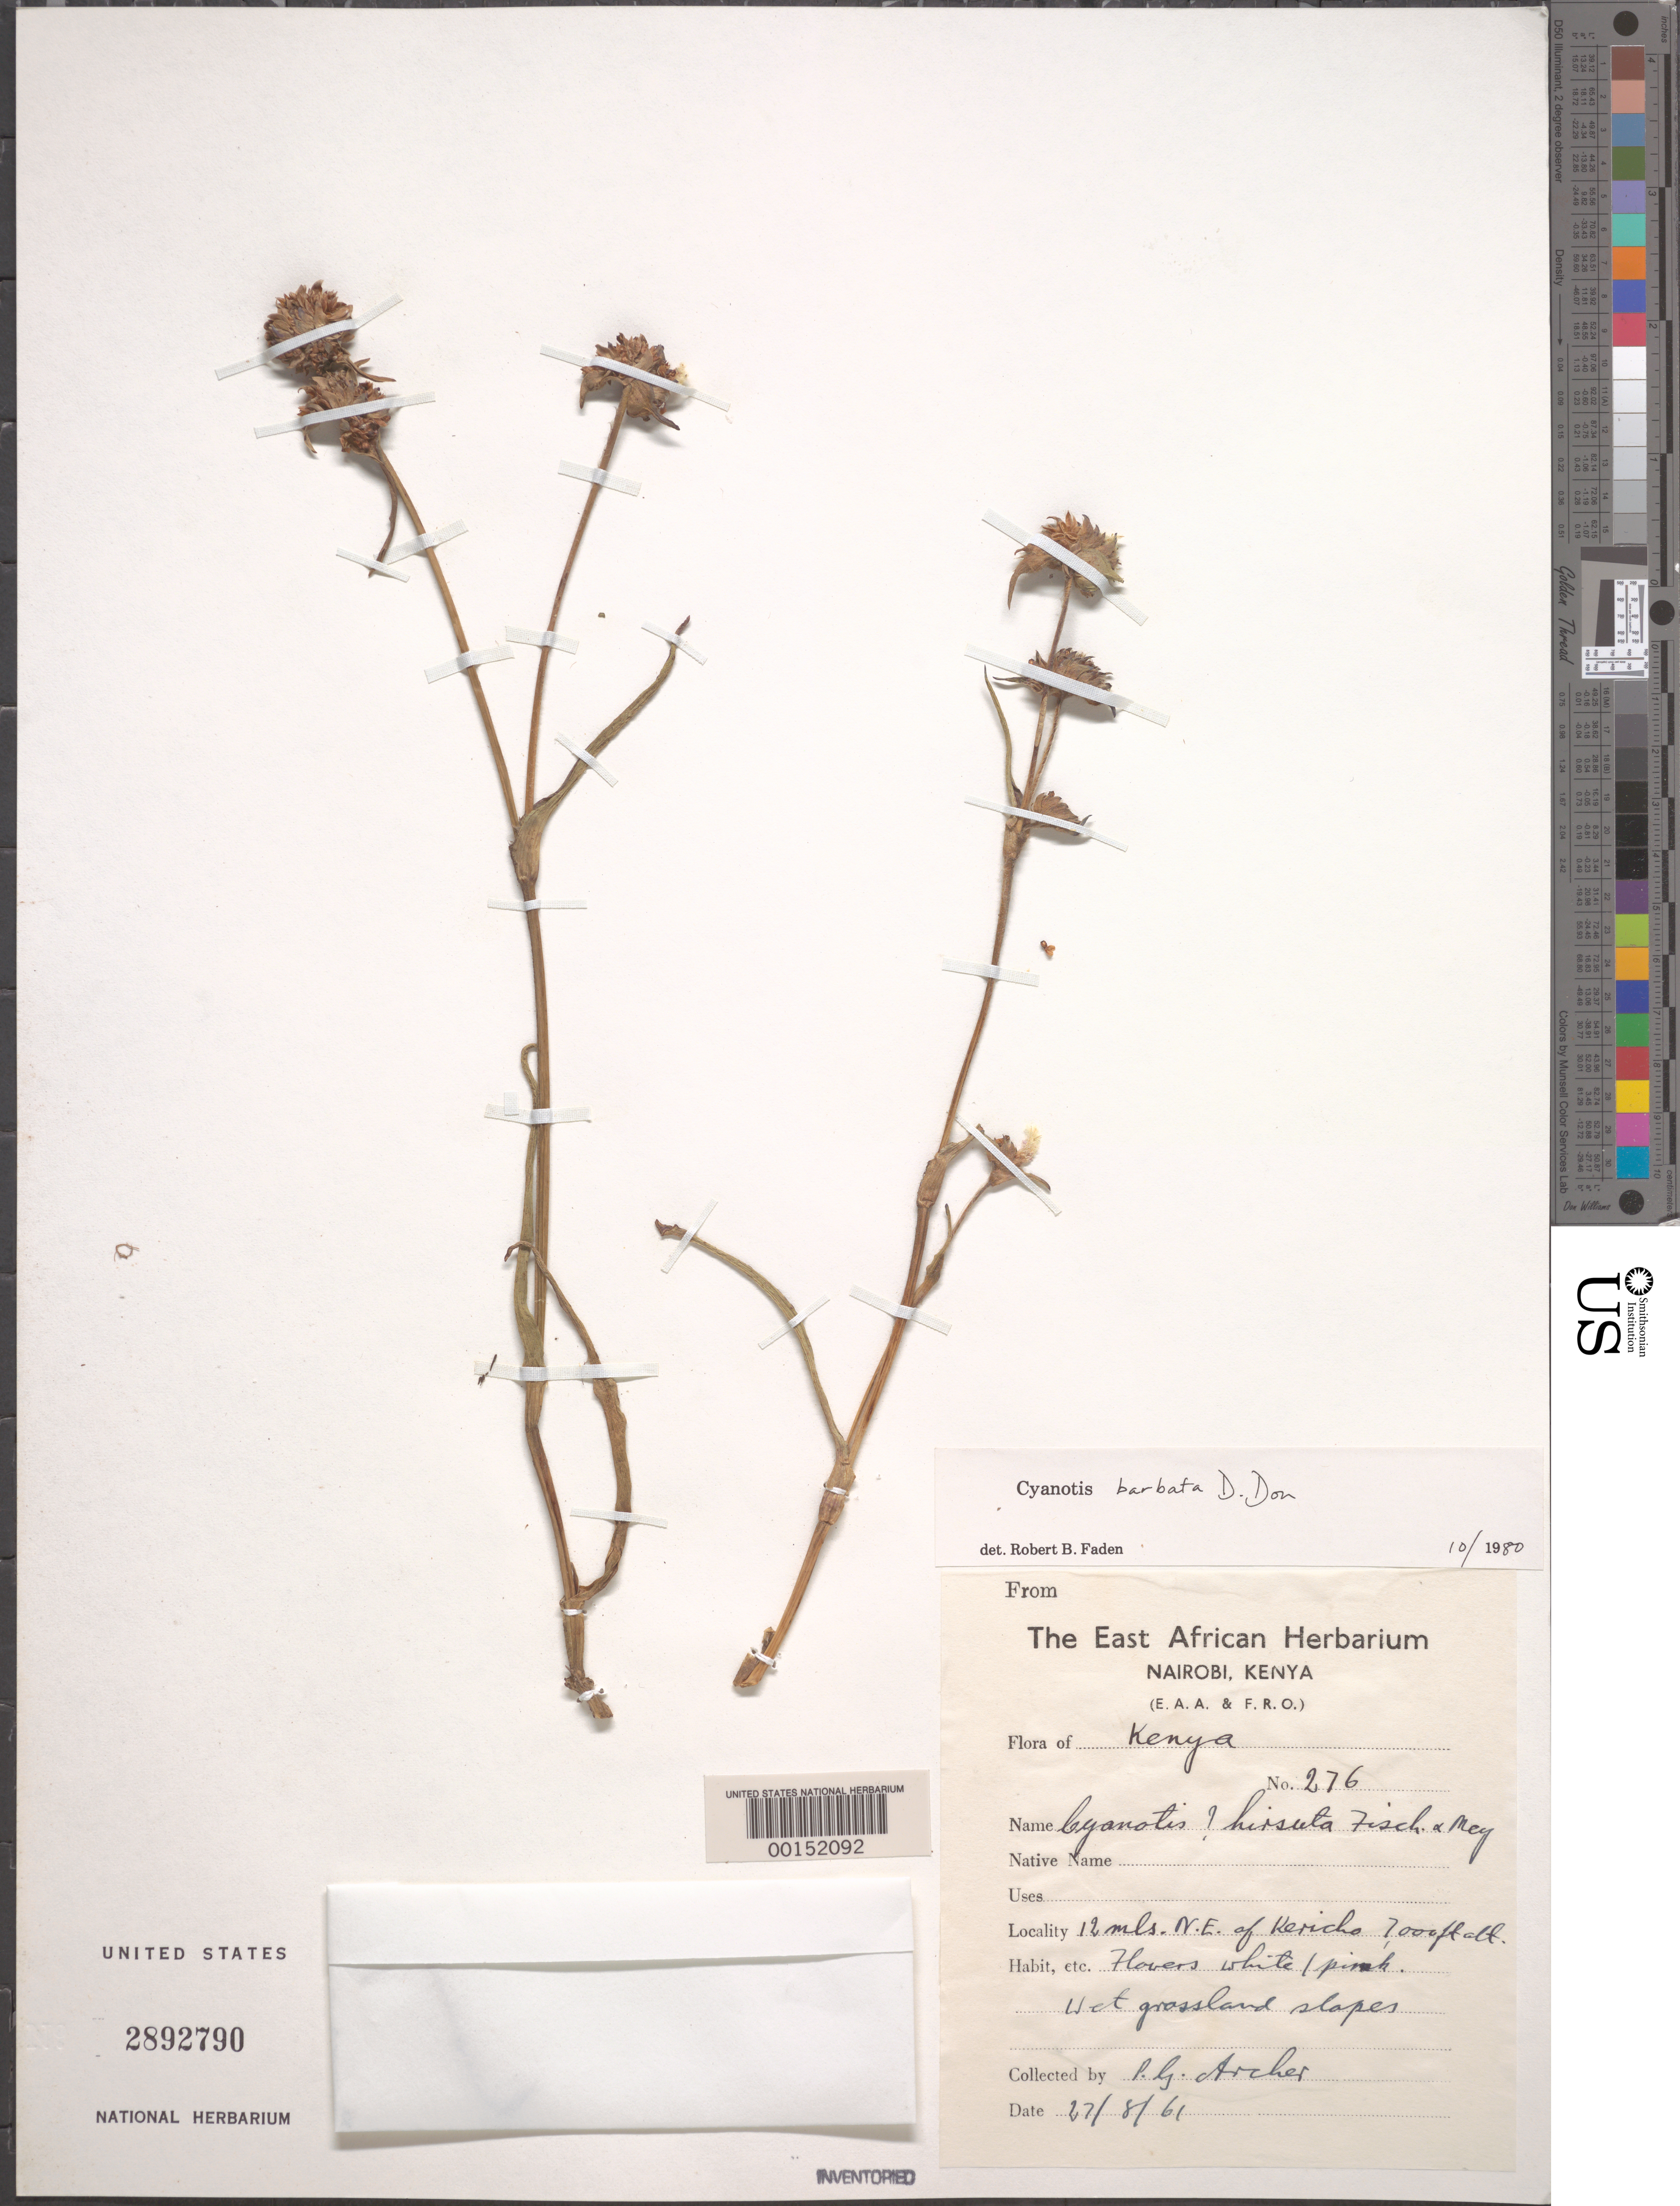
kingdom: Plantae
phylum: Tracheophyta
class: Liliopsida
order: Commelinales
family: Commelinaceae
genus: Cyanotis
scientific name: Cyanotis barbata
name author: D. Don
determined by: Faden, Robert B., (US), Smithsonian Institution - National Museum of Natural History (UNITED STATES)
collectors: P. G. Archer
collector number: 276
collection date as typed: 27 Aug 1961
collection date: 1961-08-27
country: Kenya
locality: Ne of kericho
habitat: Wet grassland slopes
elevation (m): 2135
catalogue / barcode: US 2892790